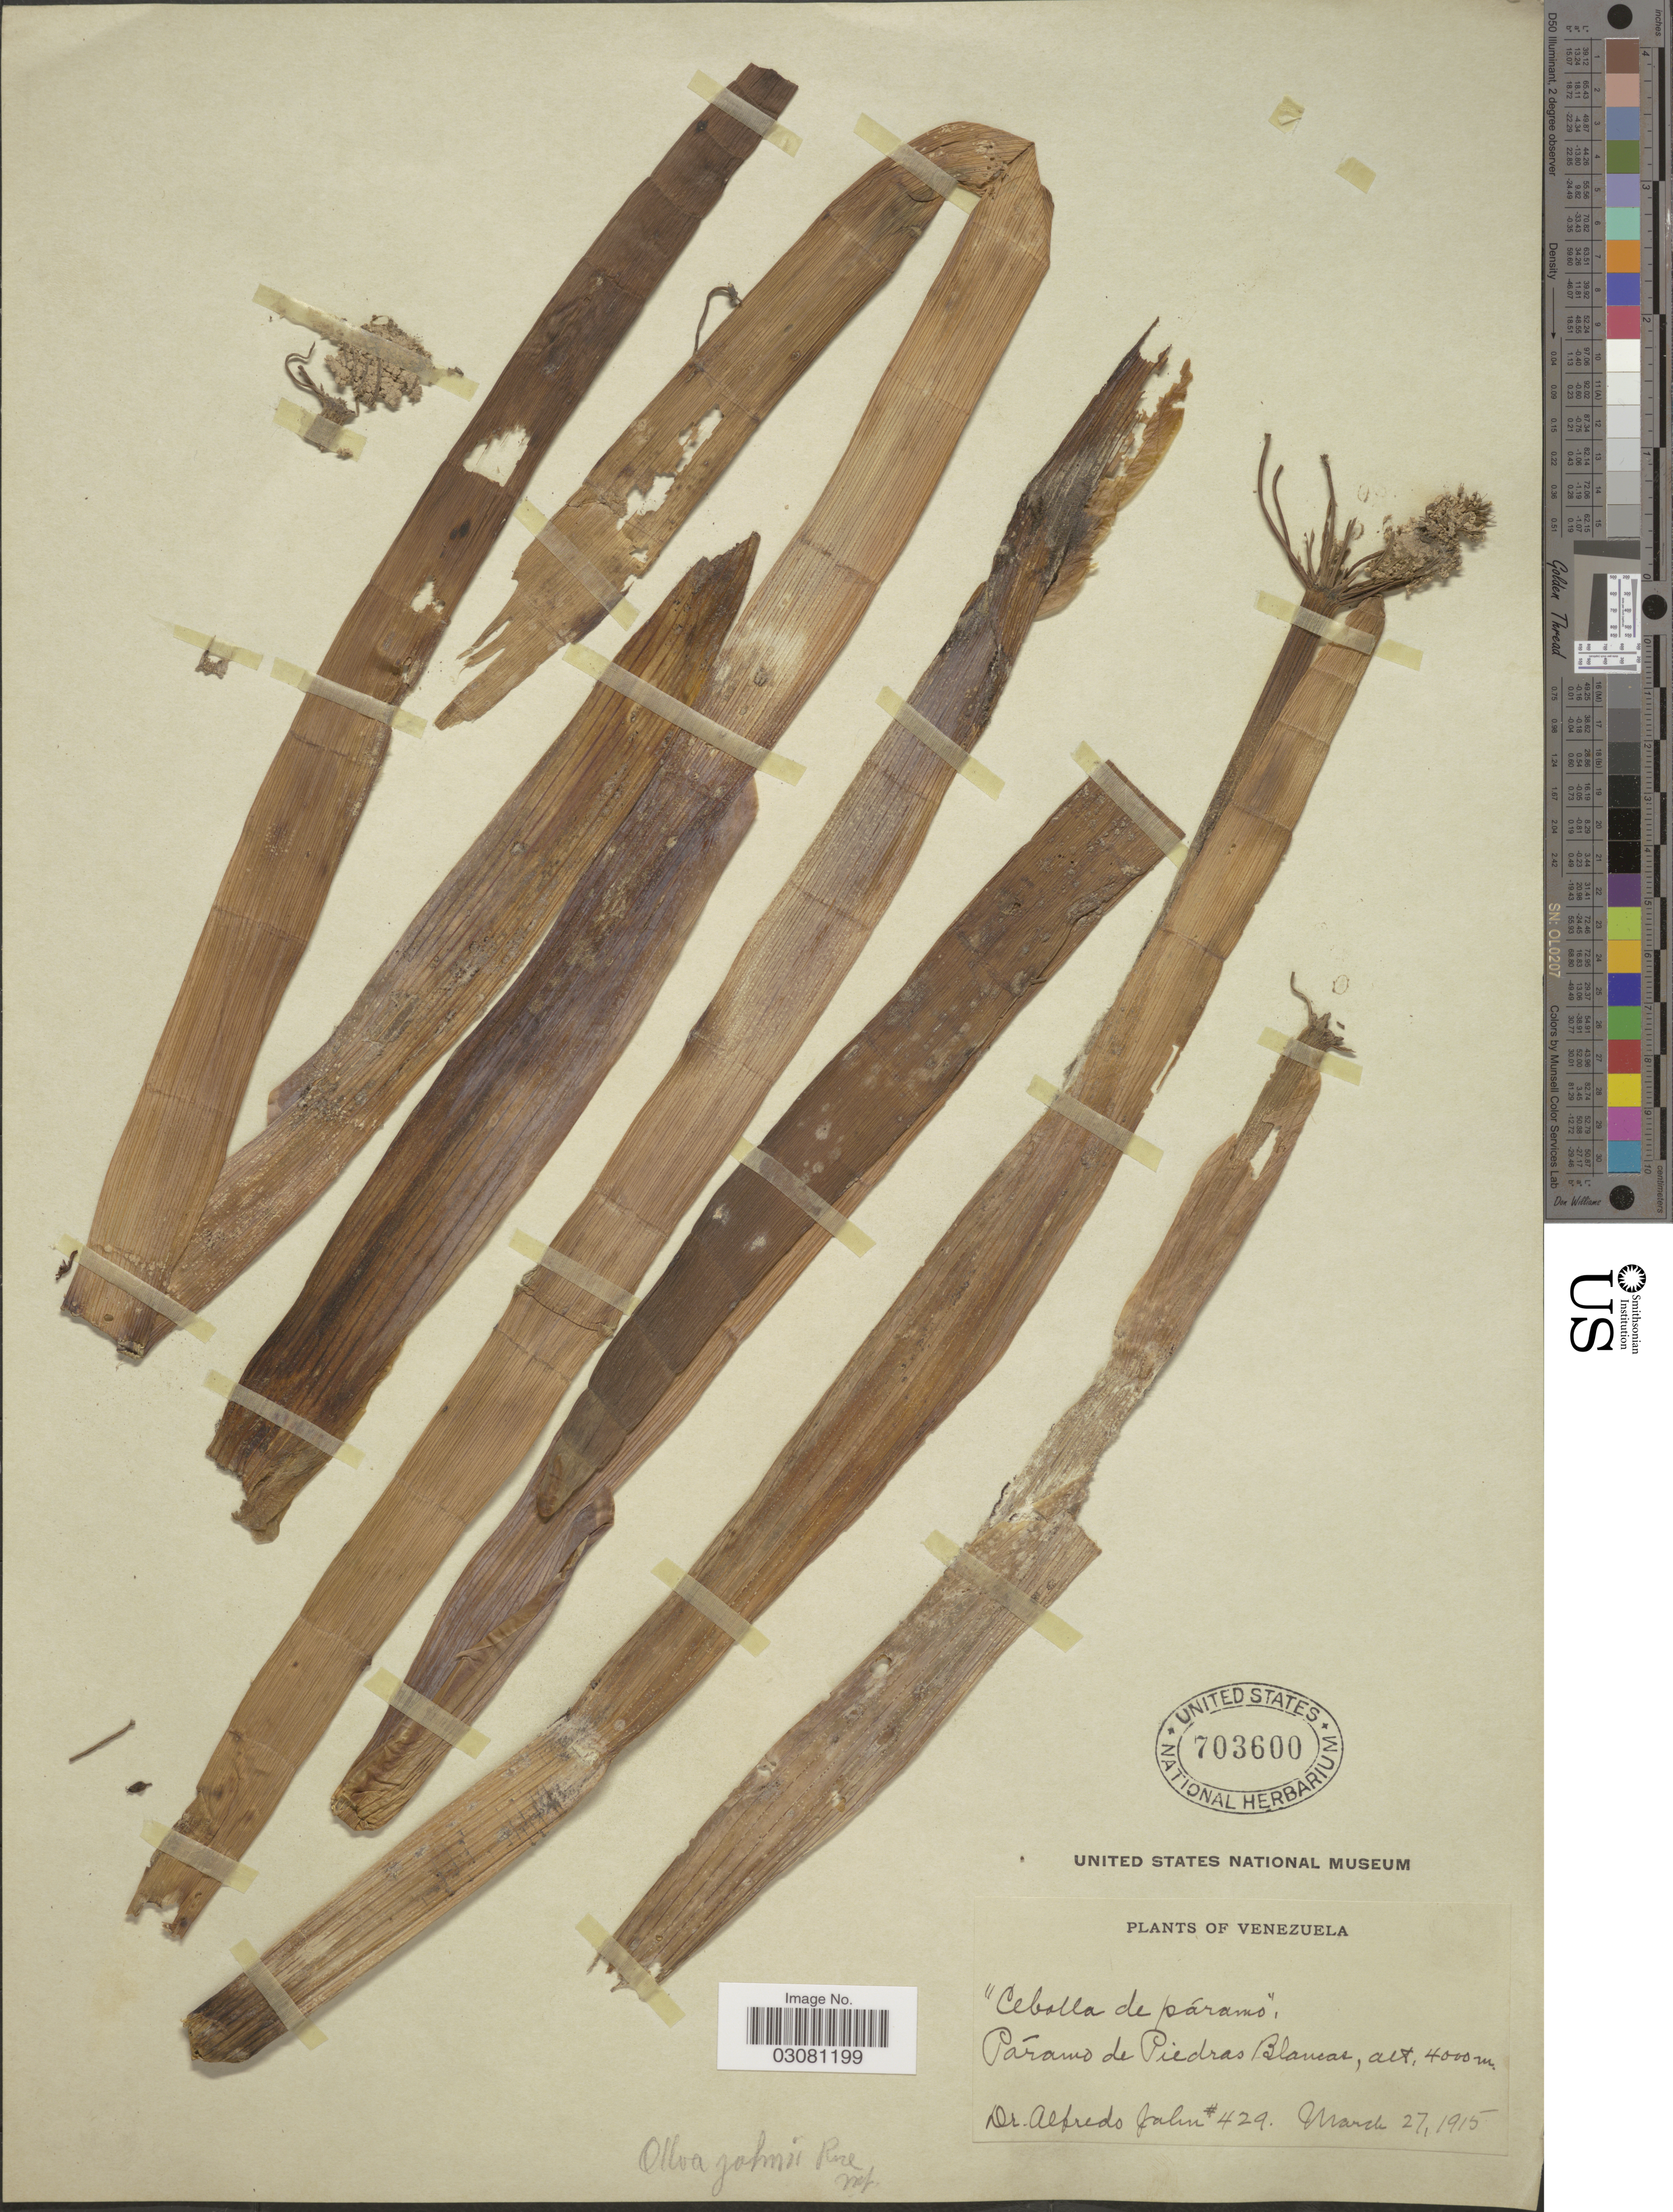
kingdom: Plantae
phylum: Tracheophyta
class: Magnoliopsida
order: Apiales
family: Apiaceae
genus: Ottoa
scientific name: Ottoa jahnii Rose, ined.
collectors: A. Jahn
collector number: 429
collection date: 1915-03-27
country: Venezuela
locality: Páramo de Piedras Blancas.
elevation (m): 4000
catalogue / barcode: US 703600